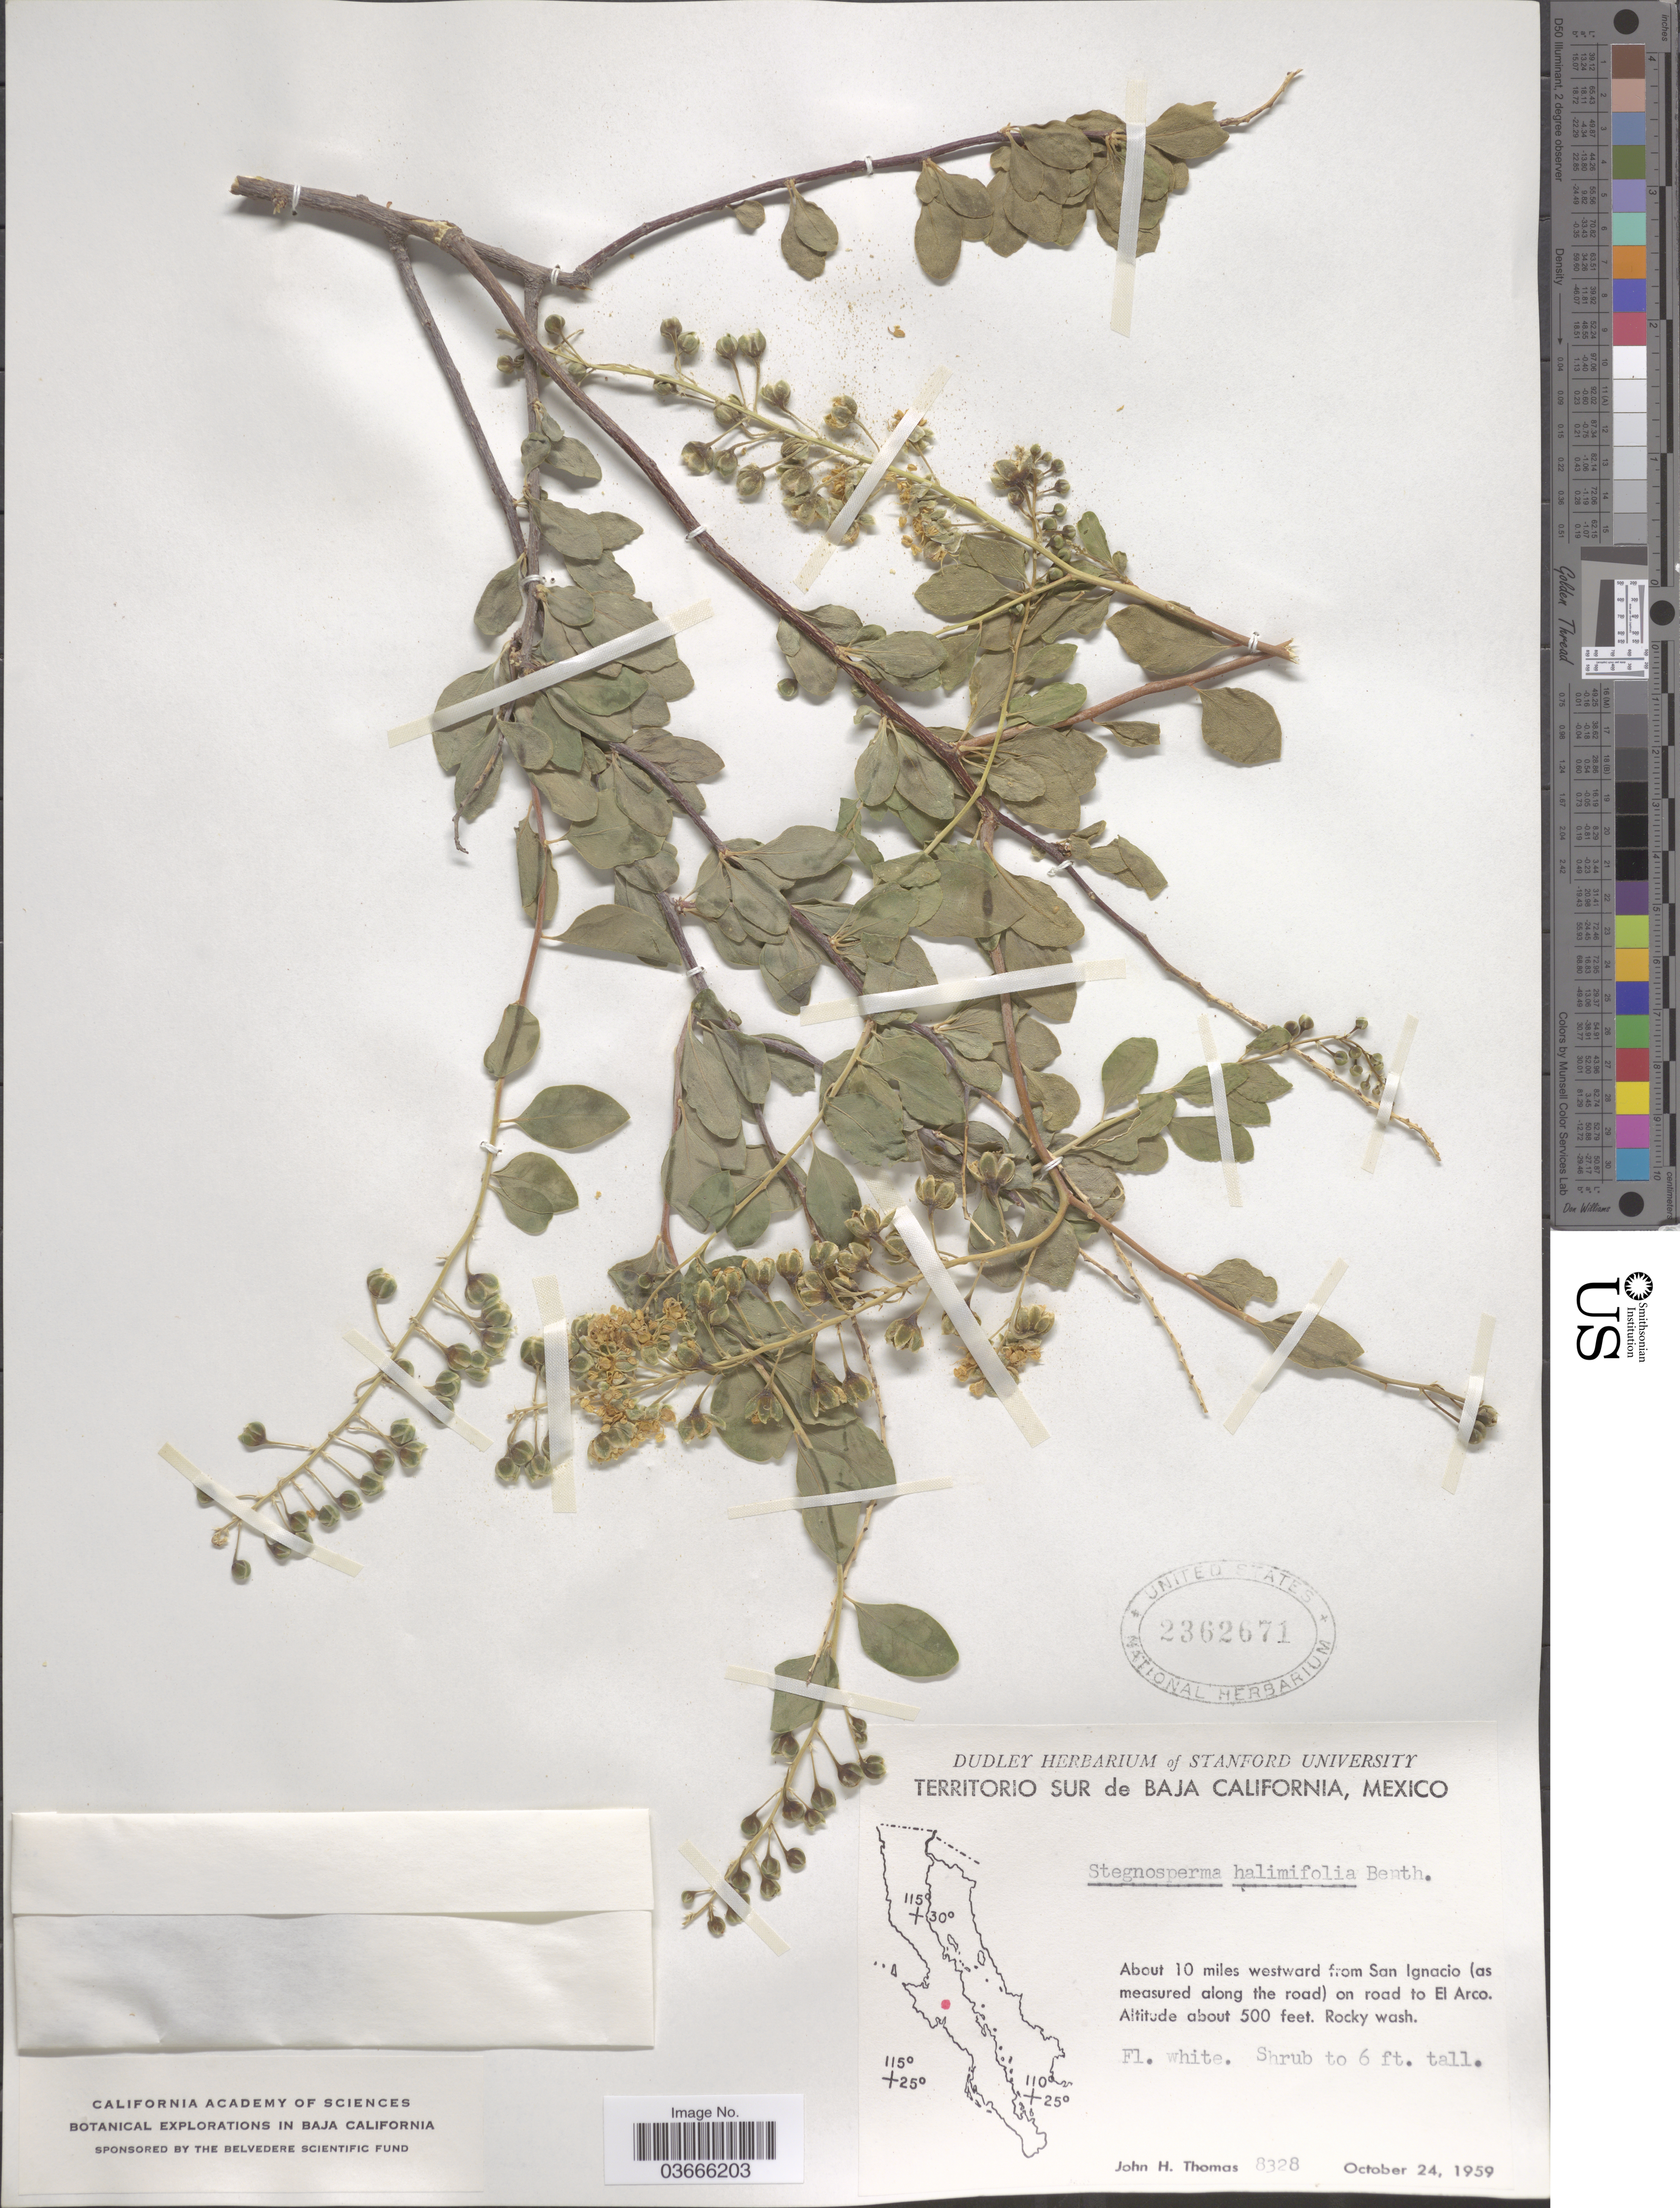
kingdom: Plantae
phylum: Tracheophyta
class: Magnoliopsida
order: Caryophyllales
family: Stegnospermataceae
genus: Stegnosperma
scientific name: Stegnosperma halimifolium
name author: Benth.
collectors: J. H. Thomas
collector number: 8328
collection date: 1959-10-24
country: Mexico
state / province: Baja California Sur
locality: Territorio Sur de Baja California. About 10 miles westward from San Ignacio (as measured along the road) on road to El Arco.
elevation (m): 152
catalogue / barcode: US 2362671